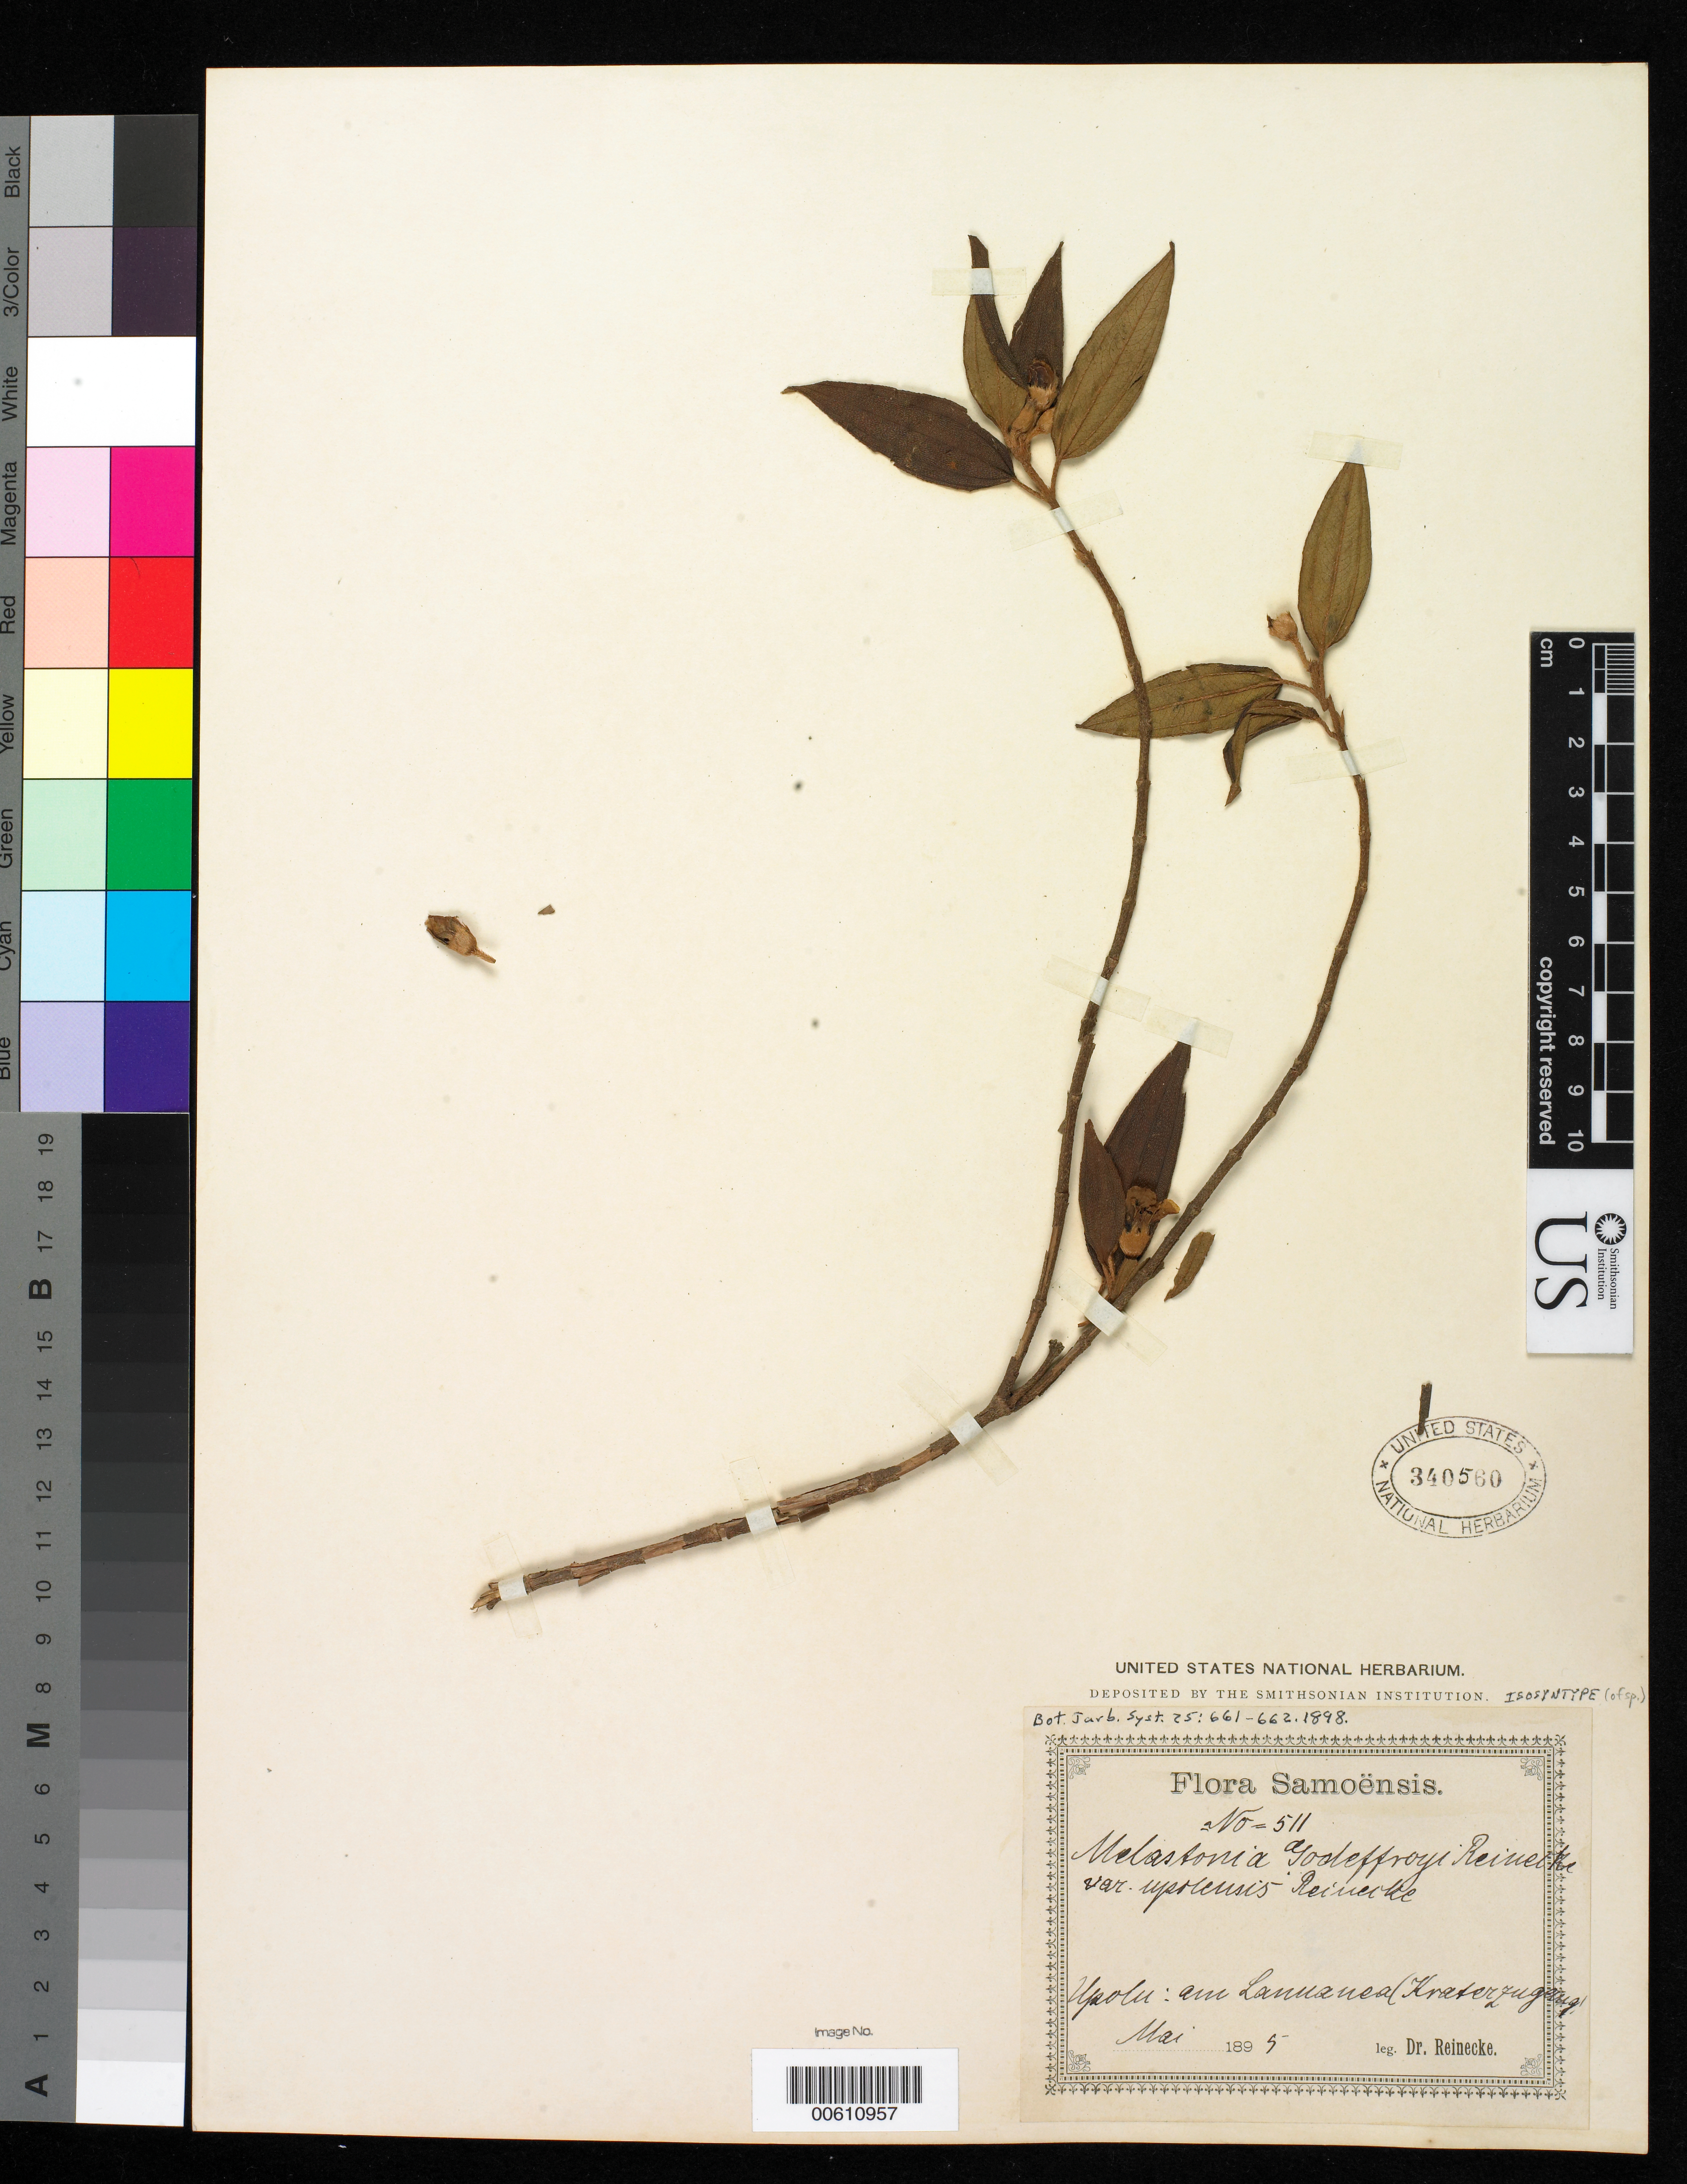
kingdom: Plantae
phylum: Tracheophyta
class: Magnoliopsida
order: Myrtales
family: Melastomataceae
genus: Melastoma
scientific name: Melastoma godeffroyi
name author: Reinecke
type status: Isosyntype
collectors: F. Reinecke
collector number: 511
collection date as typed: May 1895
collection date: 1895-05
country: Samoa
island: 'Upolu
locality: Upolu am Lanuanea, Kraterzugang.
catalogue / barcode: US 340560